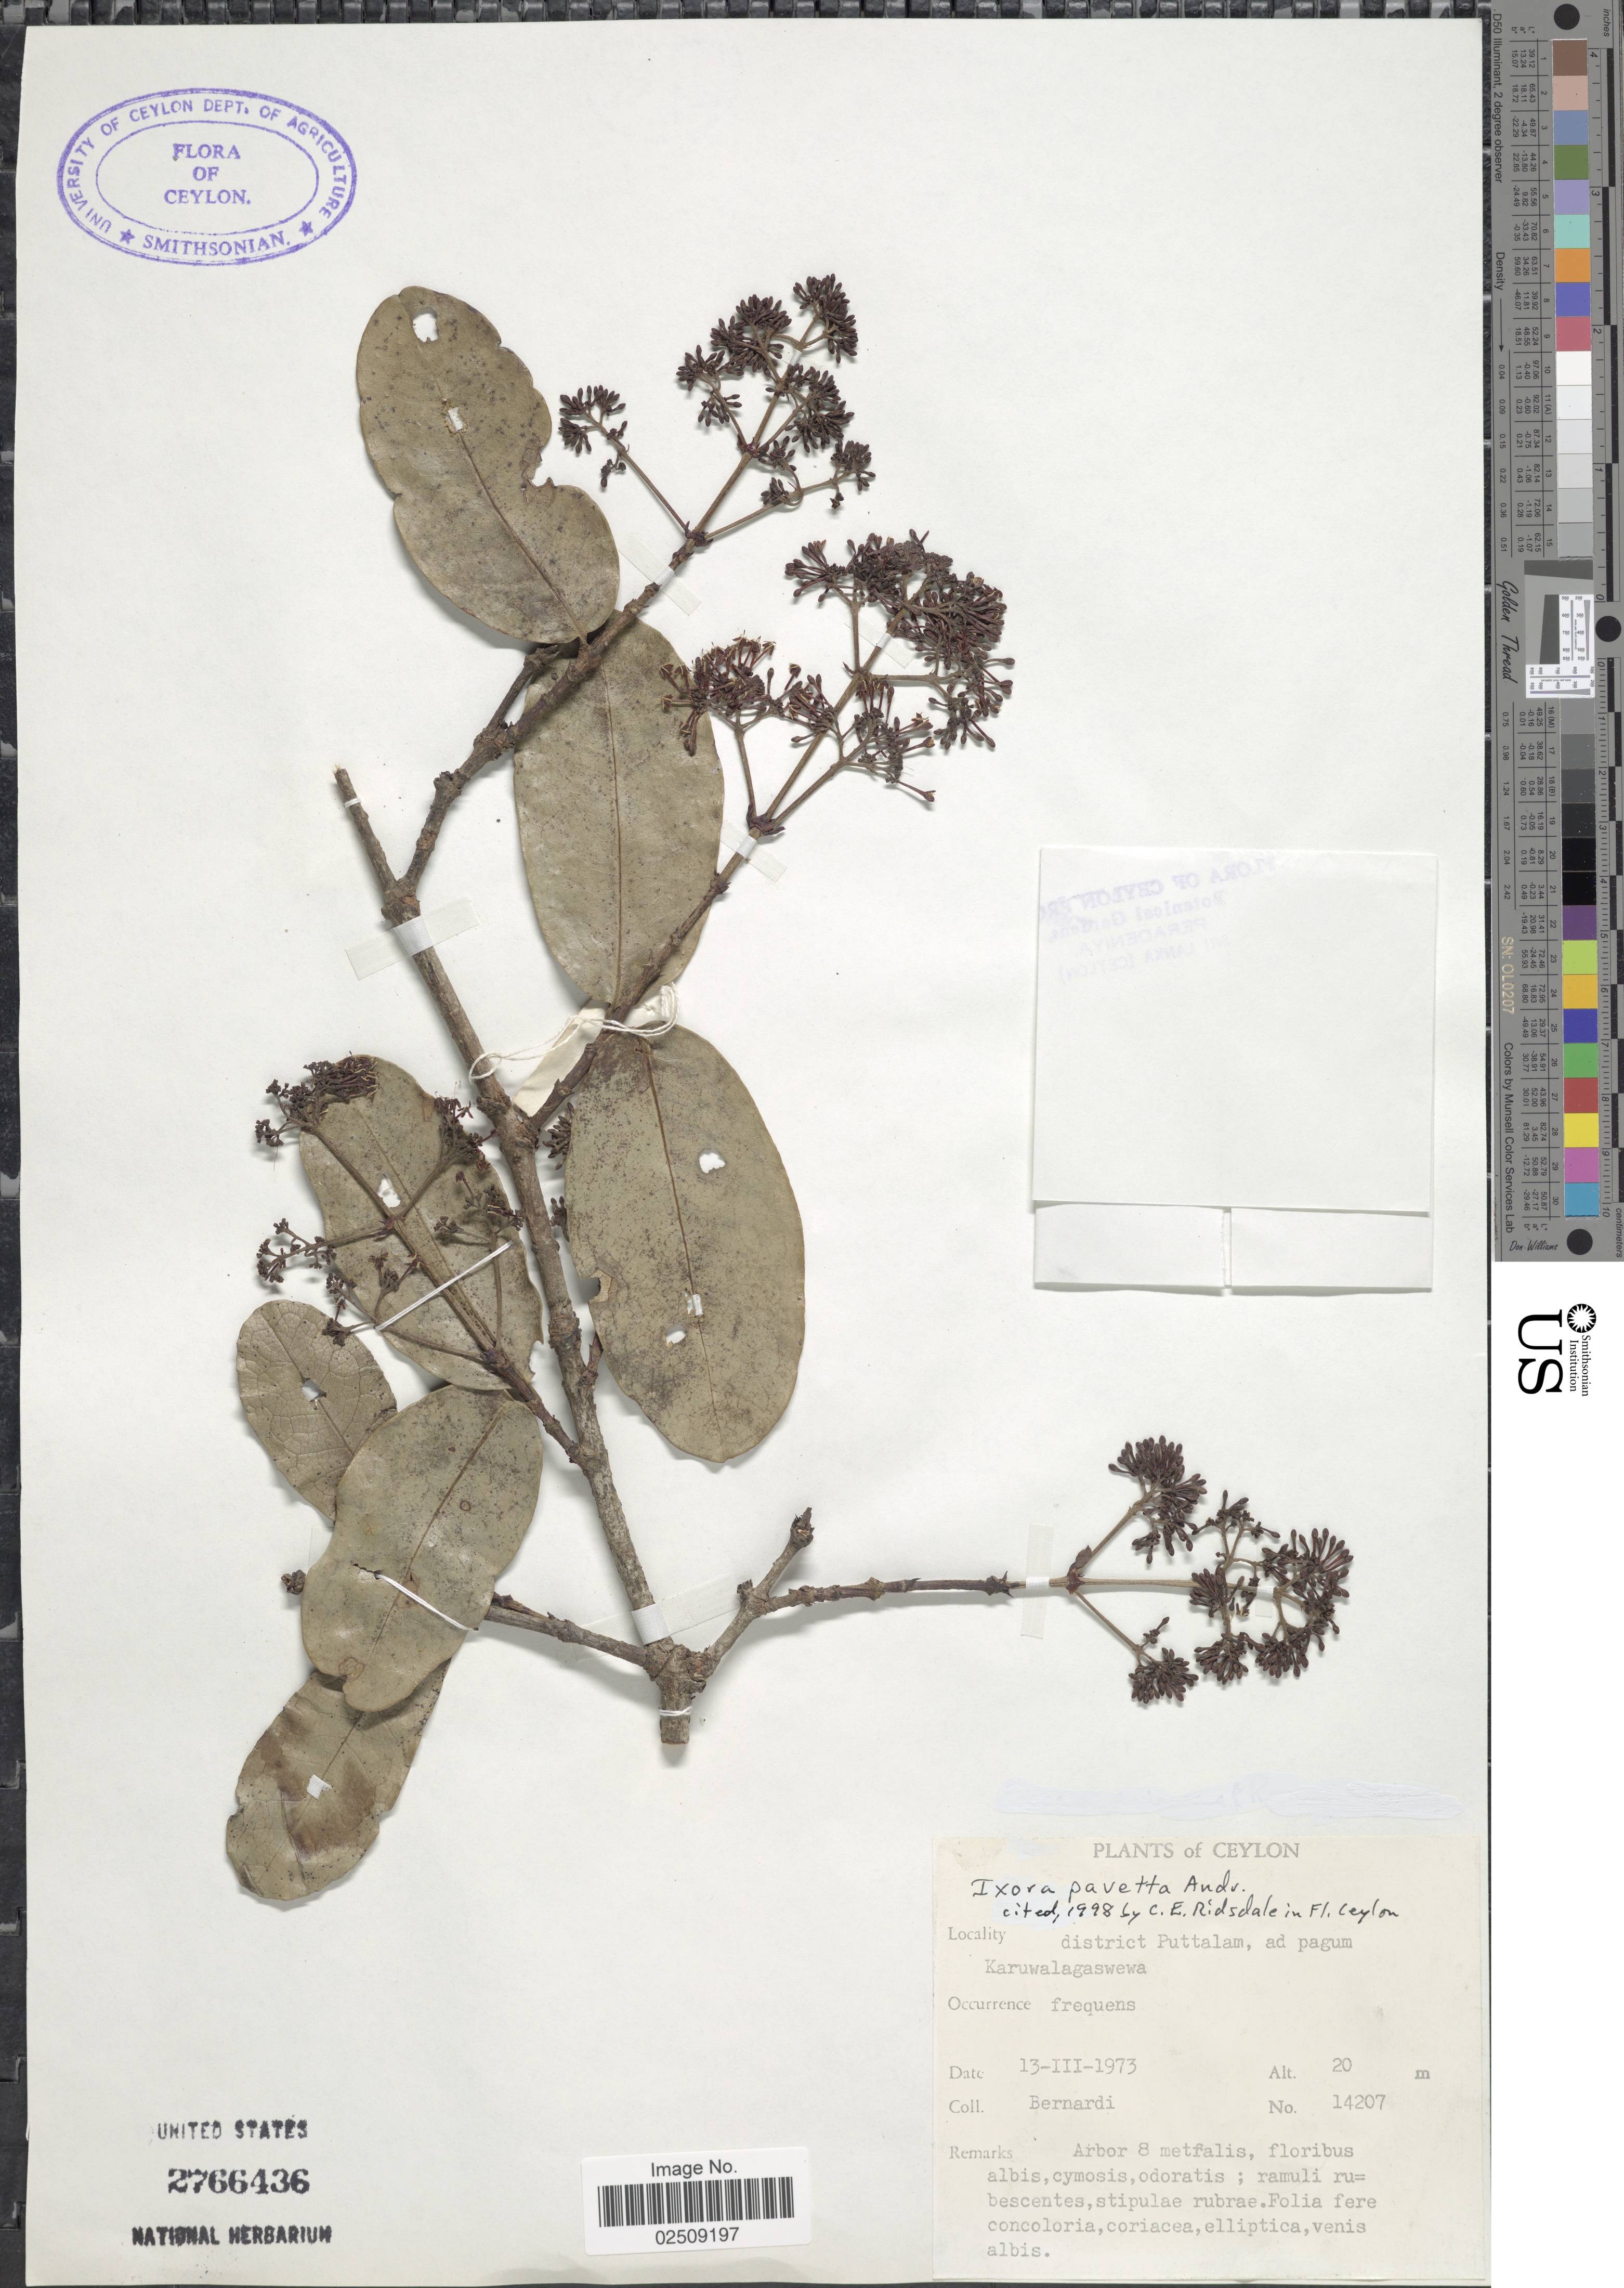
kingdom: Plantae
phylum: Tracheophyta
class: Magnoliopsida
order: Gentianales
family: Rubiaceae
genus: Ixora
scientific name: Ixora pavetta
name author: Andrews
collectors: Bernardi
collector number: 14207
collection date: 1973-03-13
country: Sri Lanka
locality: Ceylon. District Puttalam, ad pagum Karuwalagaswewa.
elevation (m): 20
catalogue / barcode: US 2766436